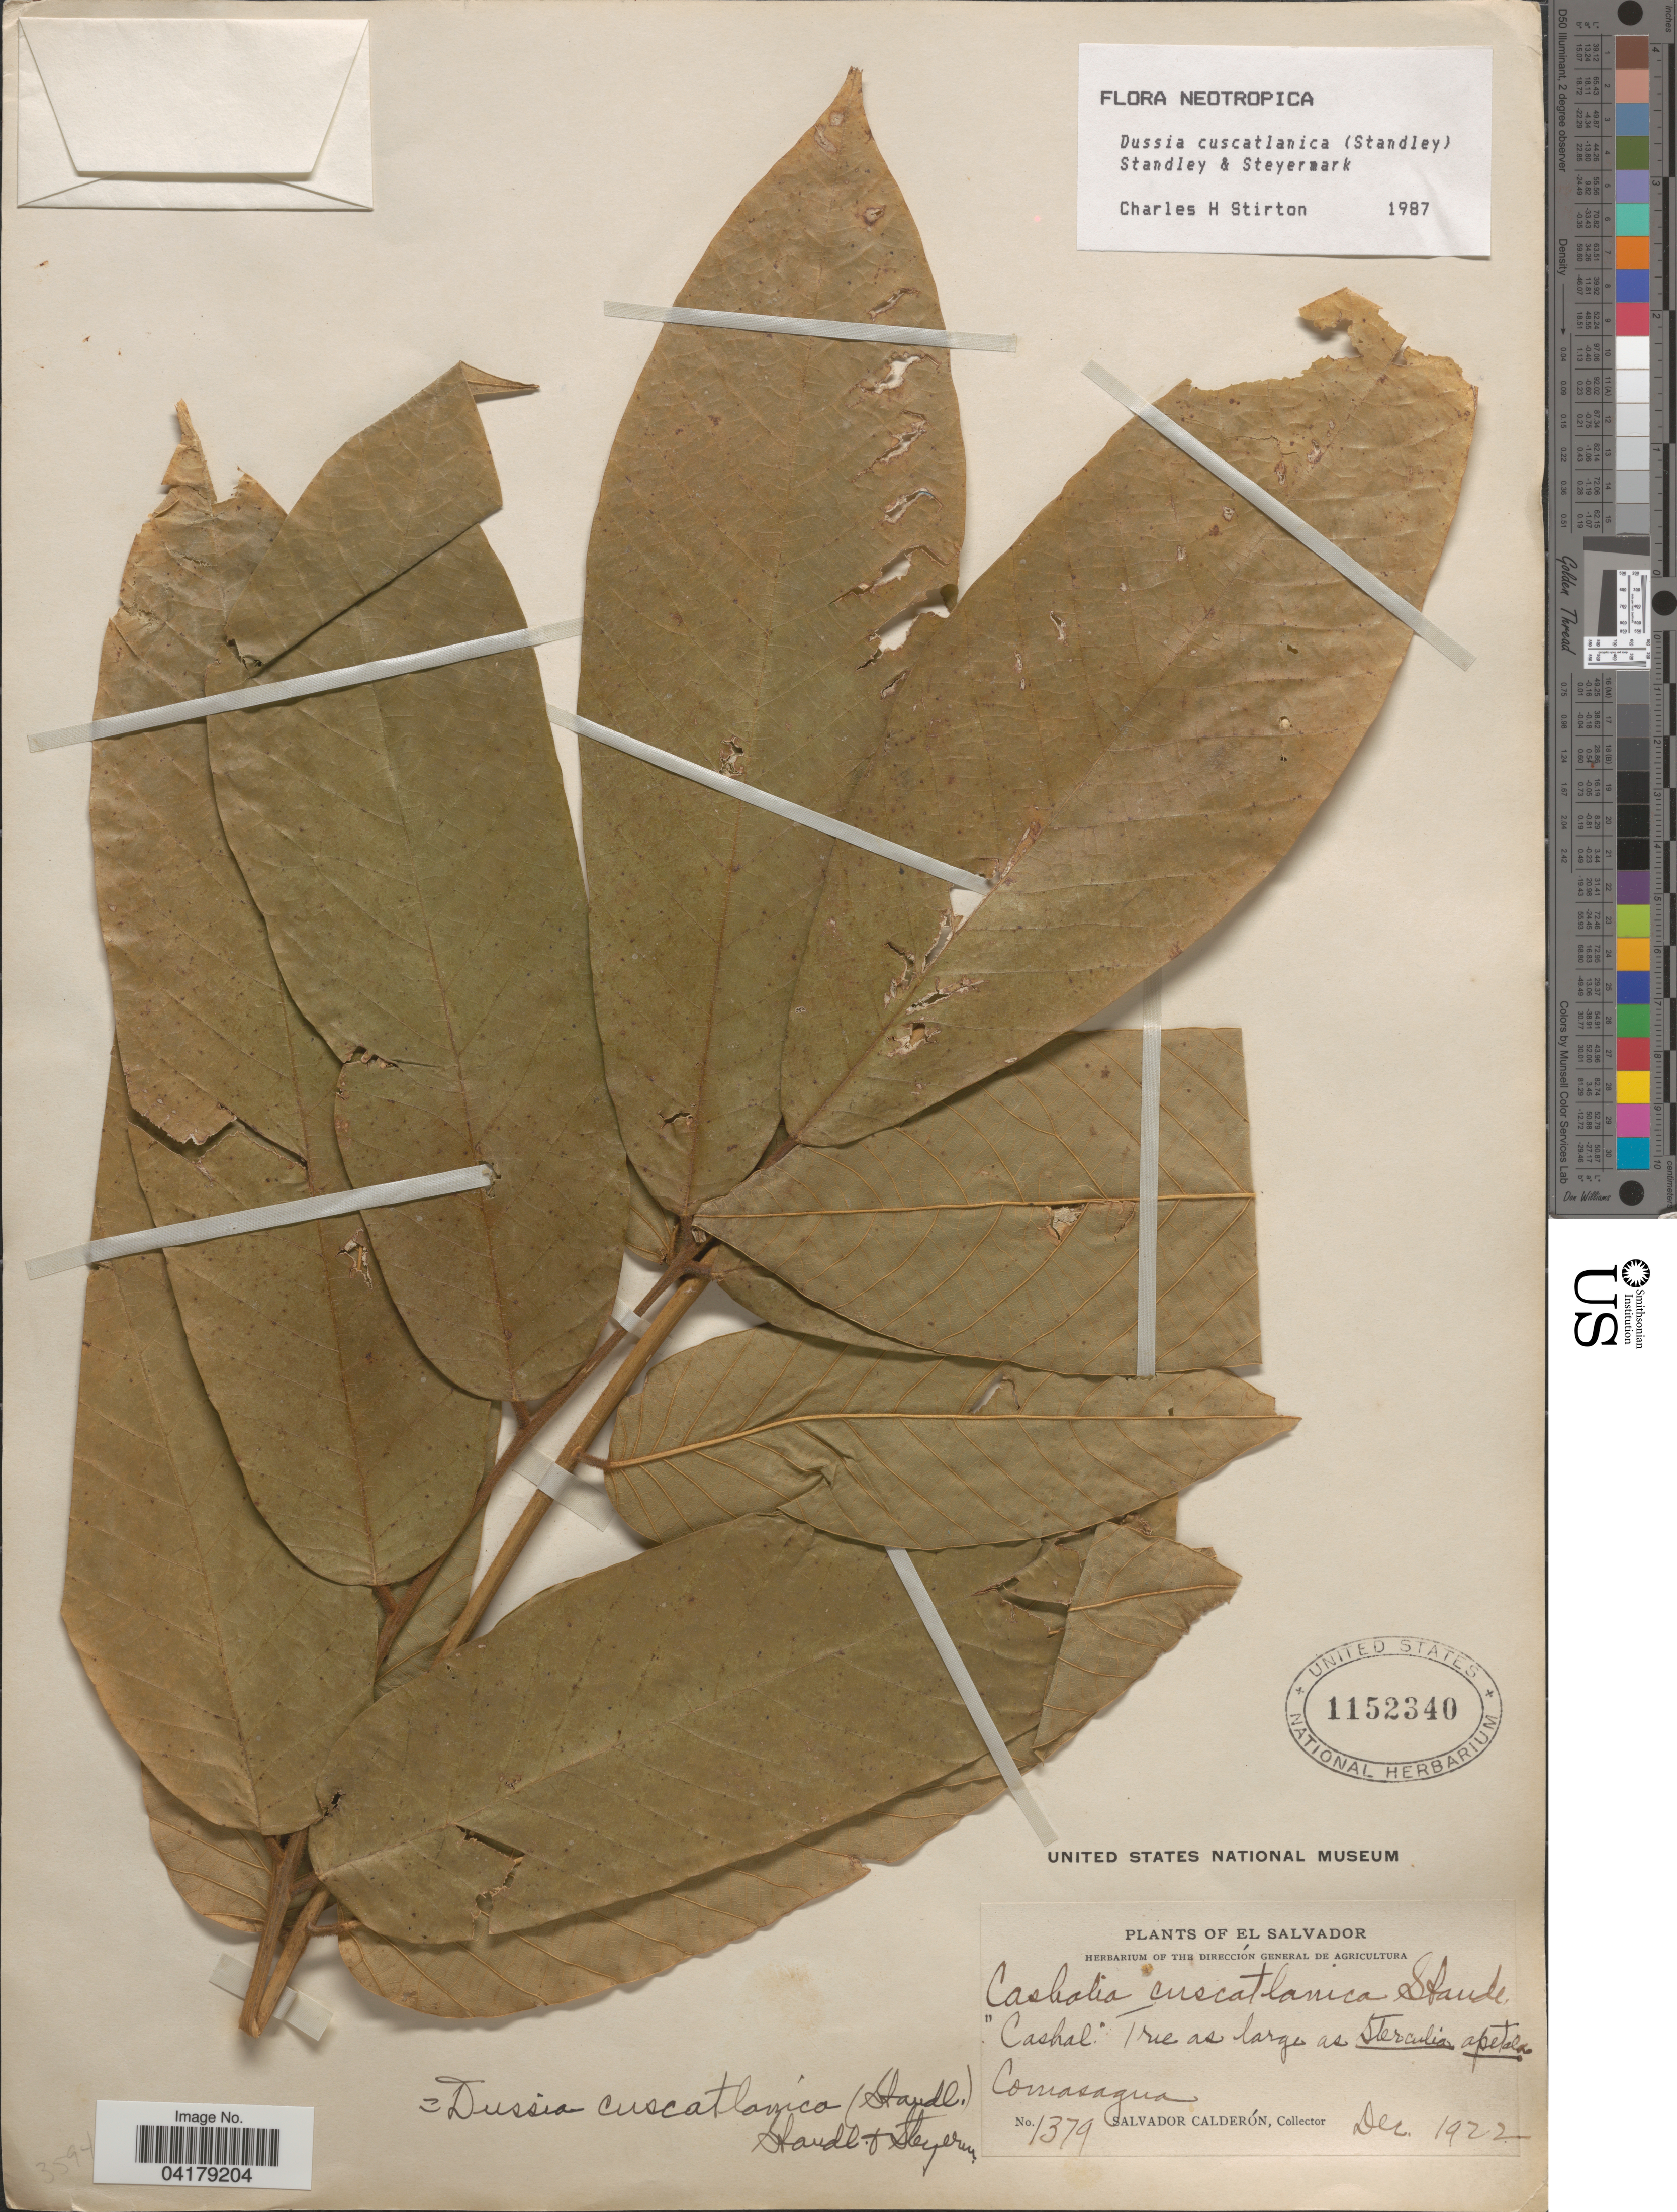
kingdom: Plantae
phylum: Tracheophyta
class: Magnoliopsida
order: Fabales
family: Fabaceae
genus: Dussia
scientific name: Dussia cuscatlanica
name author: (Standl.) Standl. & Steyerm.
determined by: Stirton, Charles H.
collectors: S. Calderón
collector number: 1379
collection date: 1922-12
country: El Salvador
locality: Comasagua.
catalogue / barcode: US 1152340